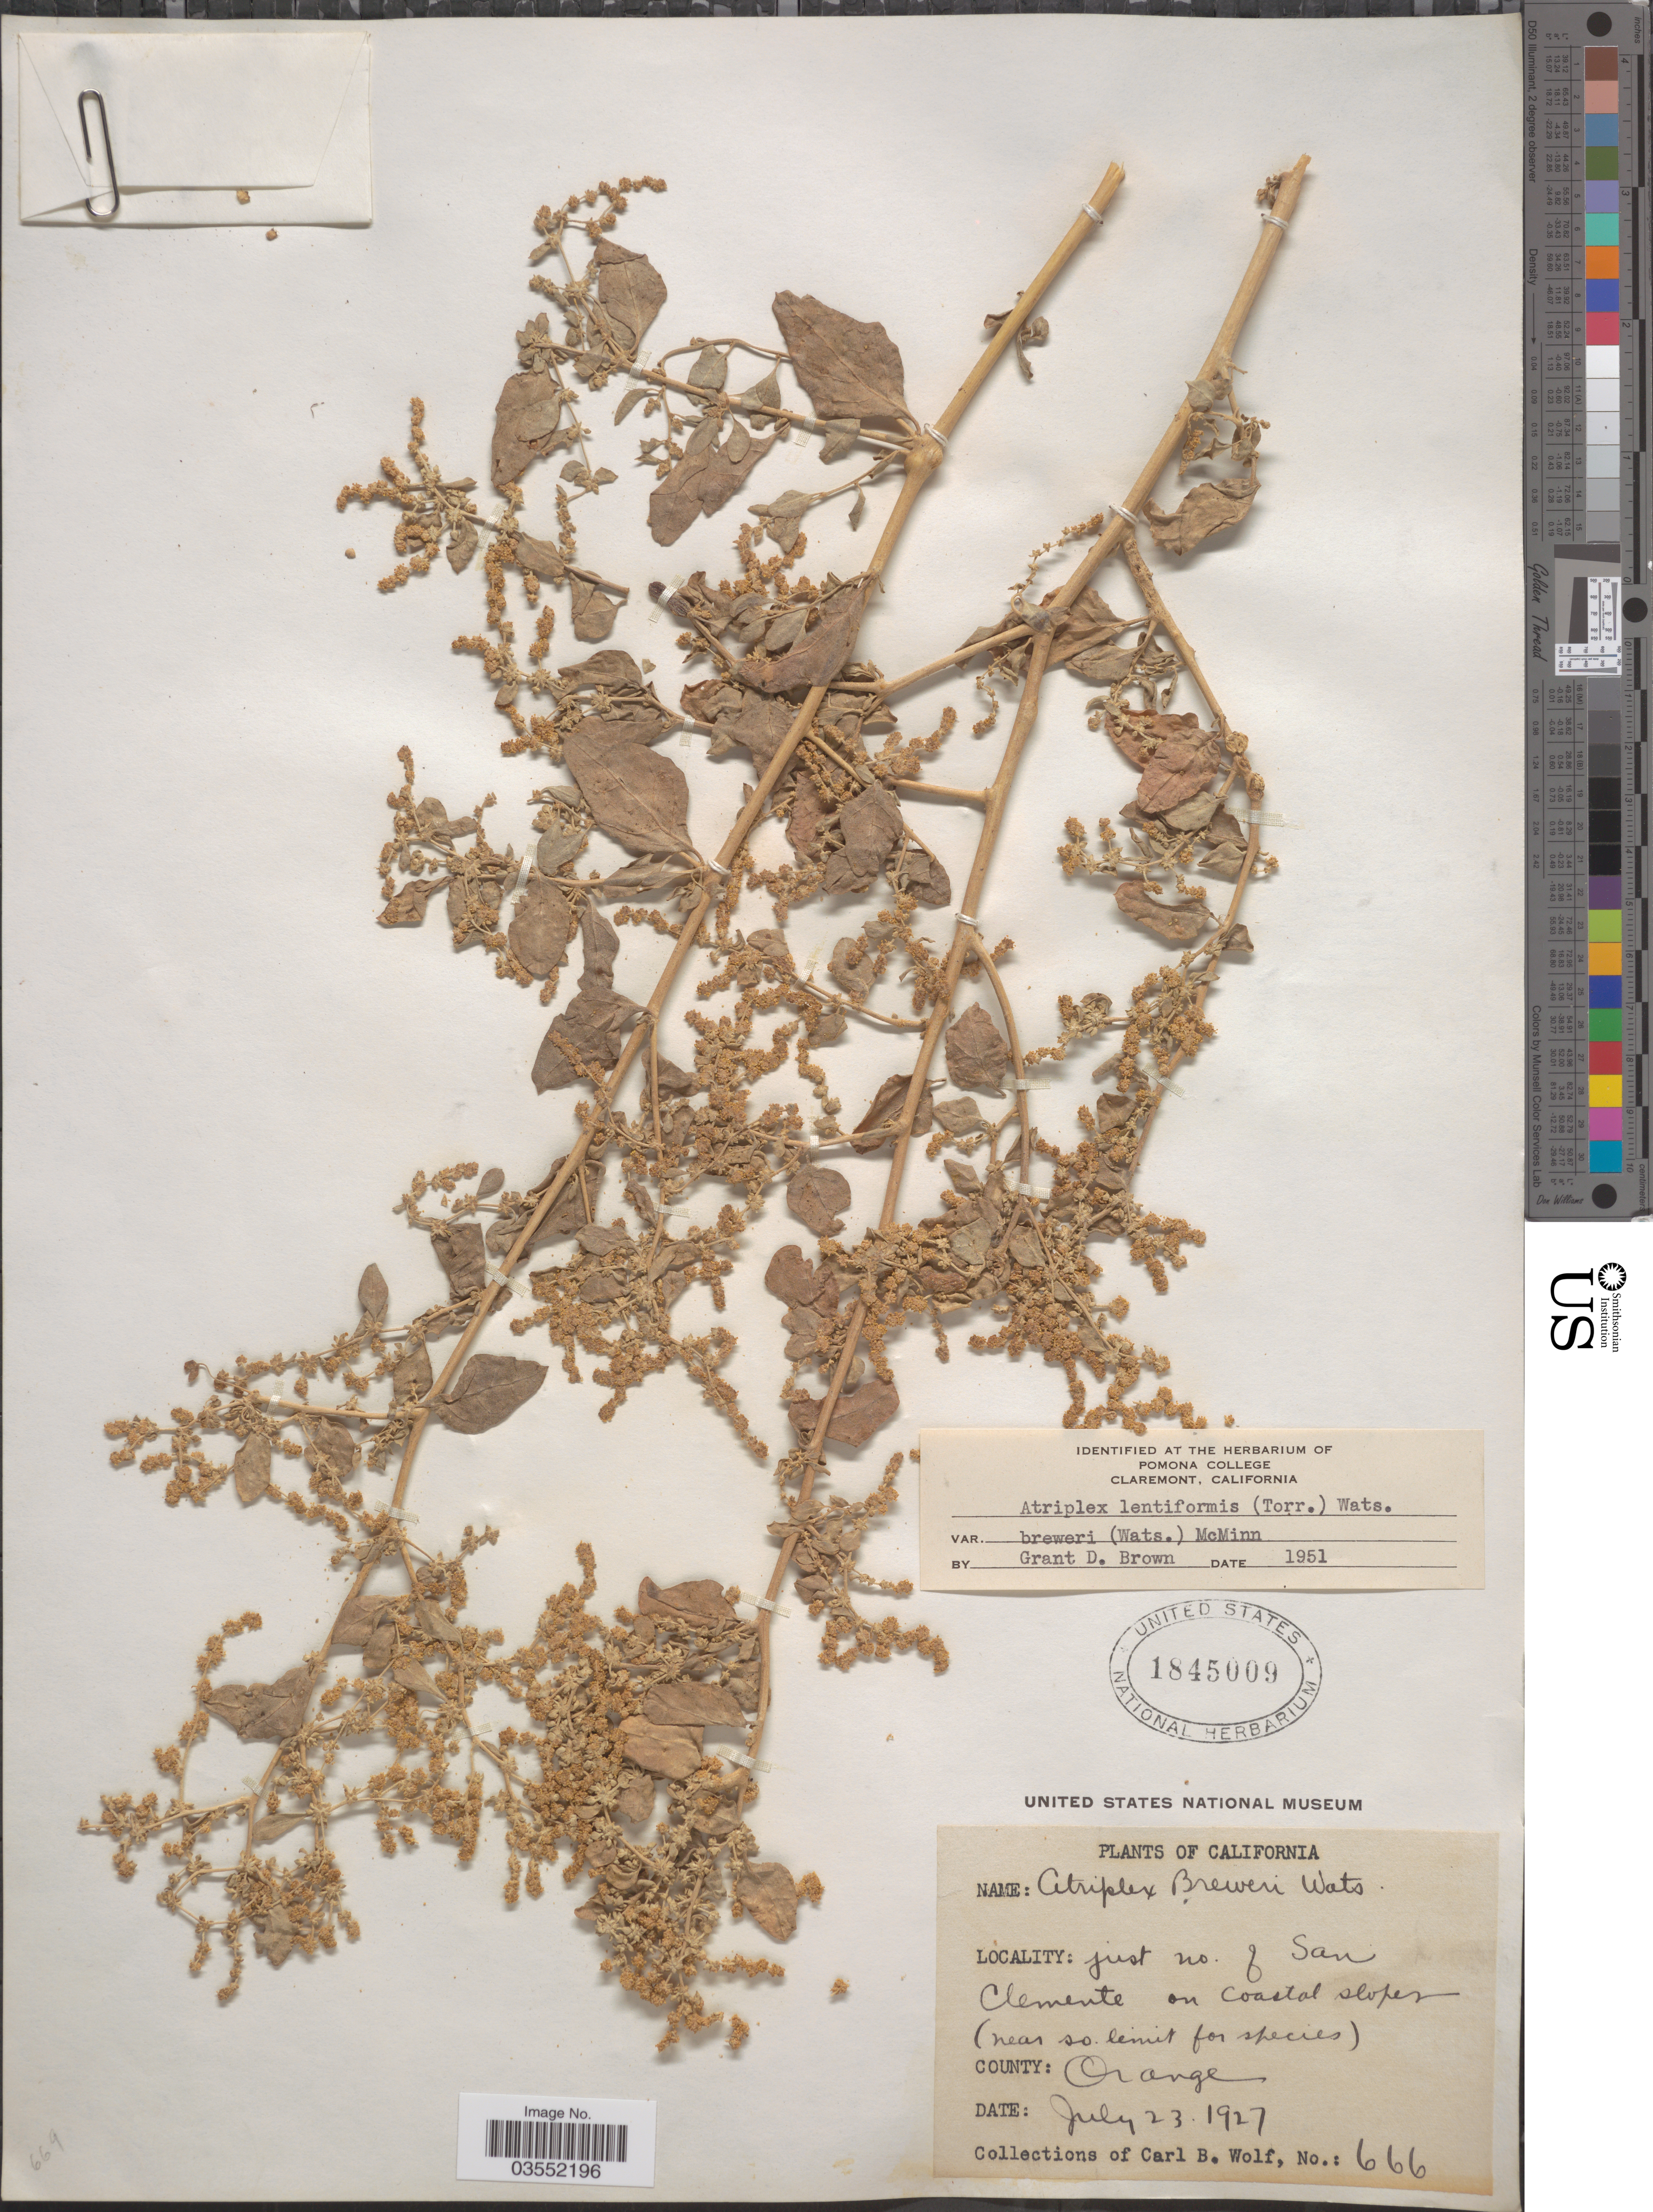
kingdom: Plantae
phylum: Tracheophyta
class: Magnoliopsida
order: Caryophyllales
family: Amaranthaceae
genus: Atriplex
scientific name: Atriplex lentiformis var. breweri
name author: (S. Watson) McMinn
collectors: C. B. Wolf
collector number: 666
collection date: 1927-07-23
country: United States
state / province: California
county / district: Orange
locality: Just no. of San Clemente on Coastal slopes (near so. limit for species). County: Orange.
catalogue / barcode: US 1845009